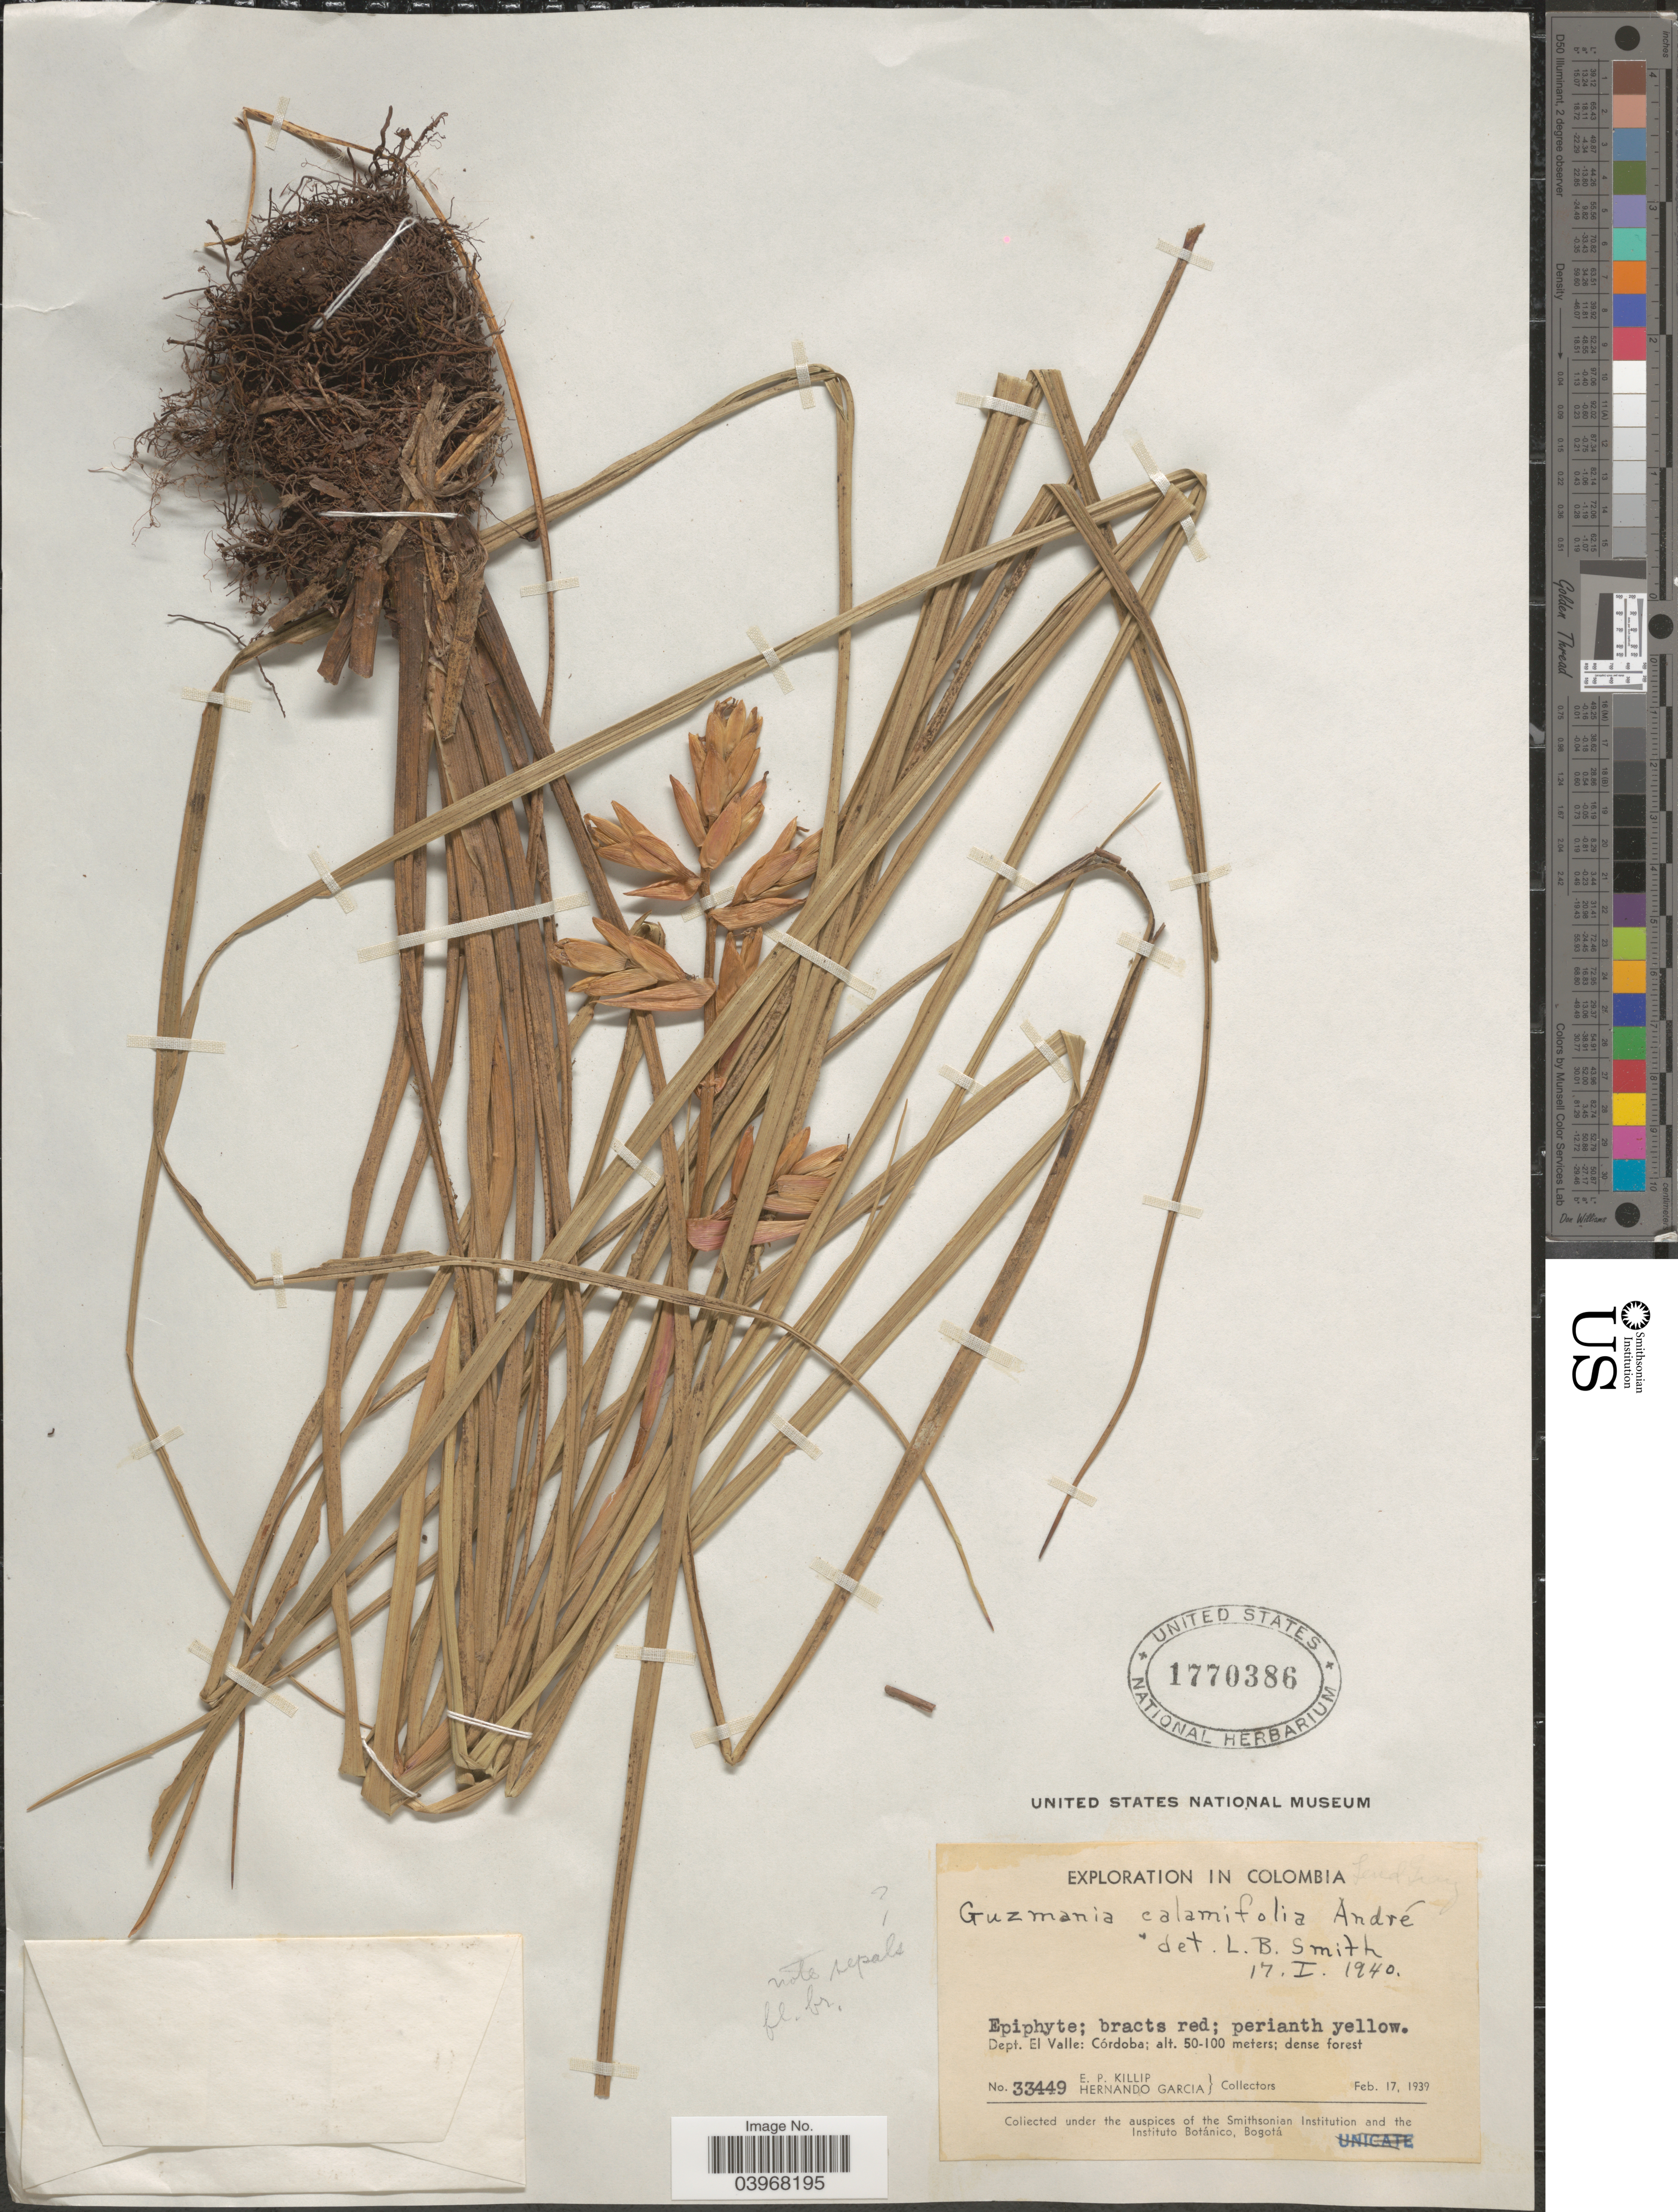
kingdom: Plantae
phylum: Tracheophyta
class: Liliopsida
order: Poales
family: Bromeliaceae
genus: Guzmania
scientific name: Guzmania calamifolia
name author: André ex Mez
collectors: E. P. Killip & H. Garcia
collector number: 33449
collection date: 1939-02-17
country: Colombia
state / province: Valle del Cauca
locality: Dept. El Valle: Córdoba.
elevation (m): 50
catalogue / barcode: US 1770386